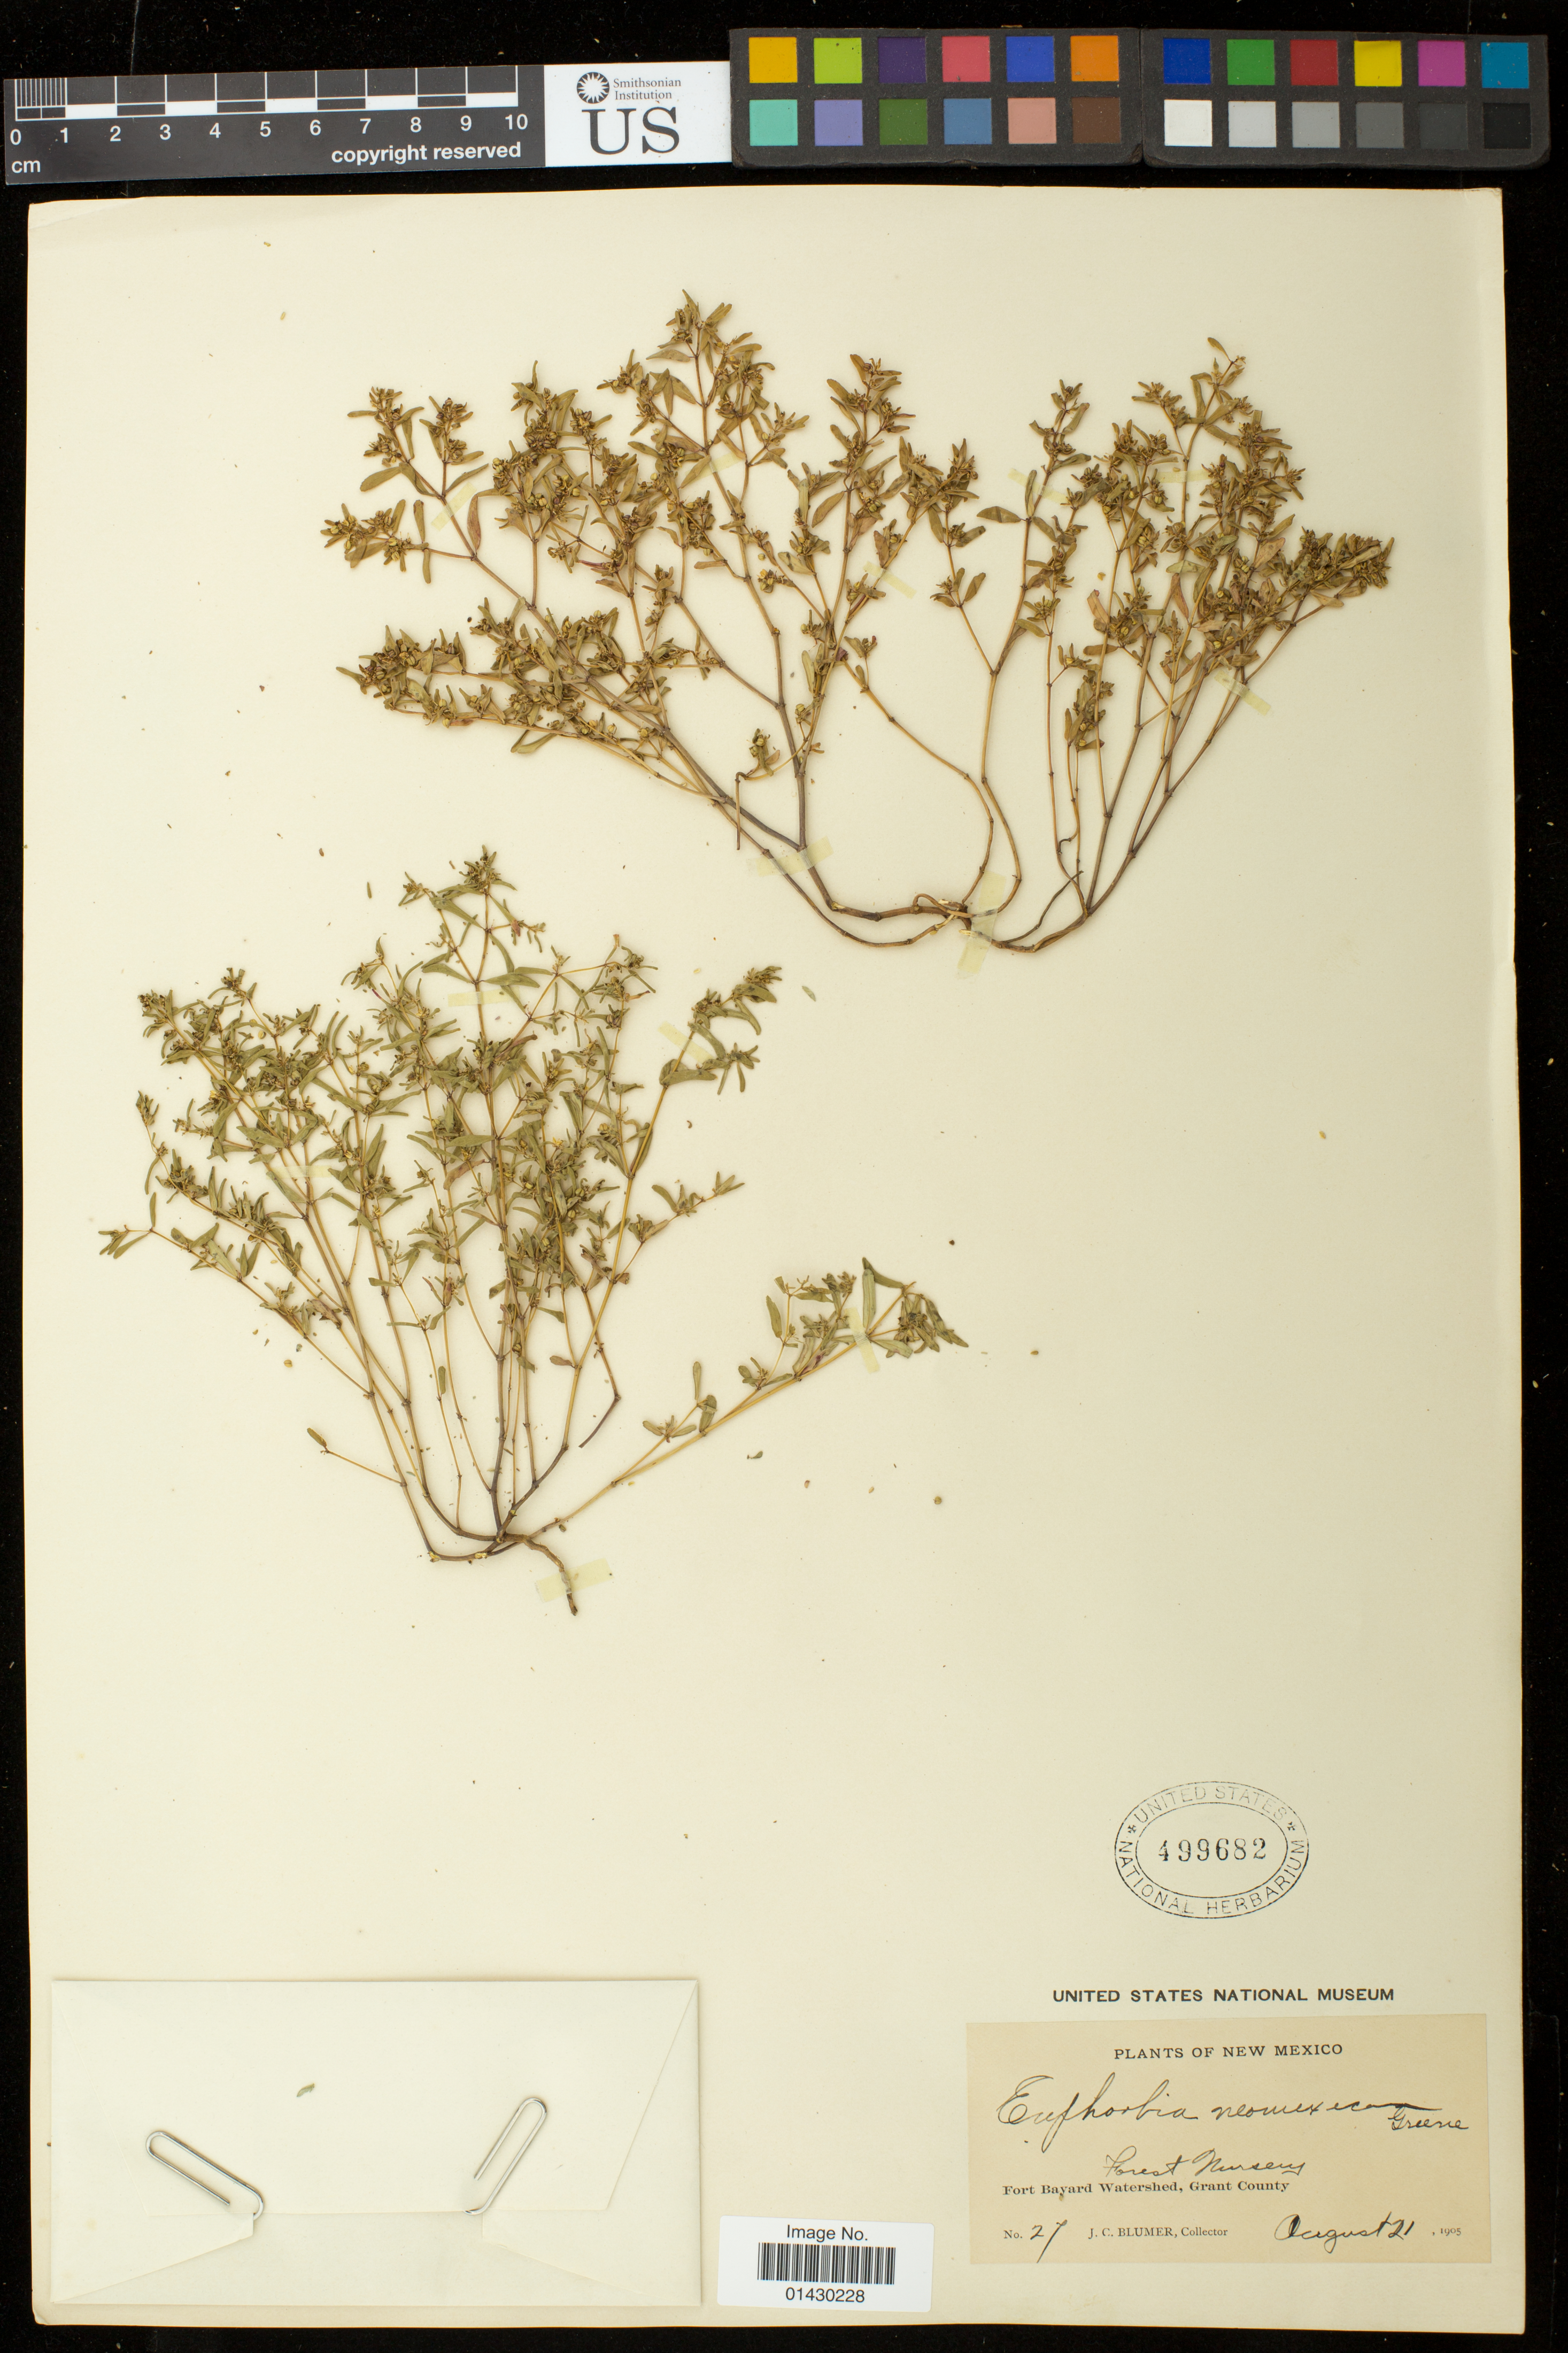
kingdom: Plantae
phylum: Tracheophyta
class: Magnoliopsida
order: Malpighiales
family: Euphorbiaceae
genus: Euphorbia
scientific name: Euphorbia serpillifolia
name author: Pers.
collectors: J. C. Blumer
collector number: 27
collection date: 1905-08-21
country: United States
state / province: New Mexico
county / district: Grant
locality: Forest Nursery, Fort Bayard Watershed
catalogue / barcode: US 499682